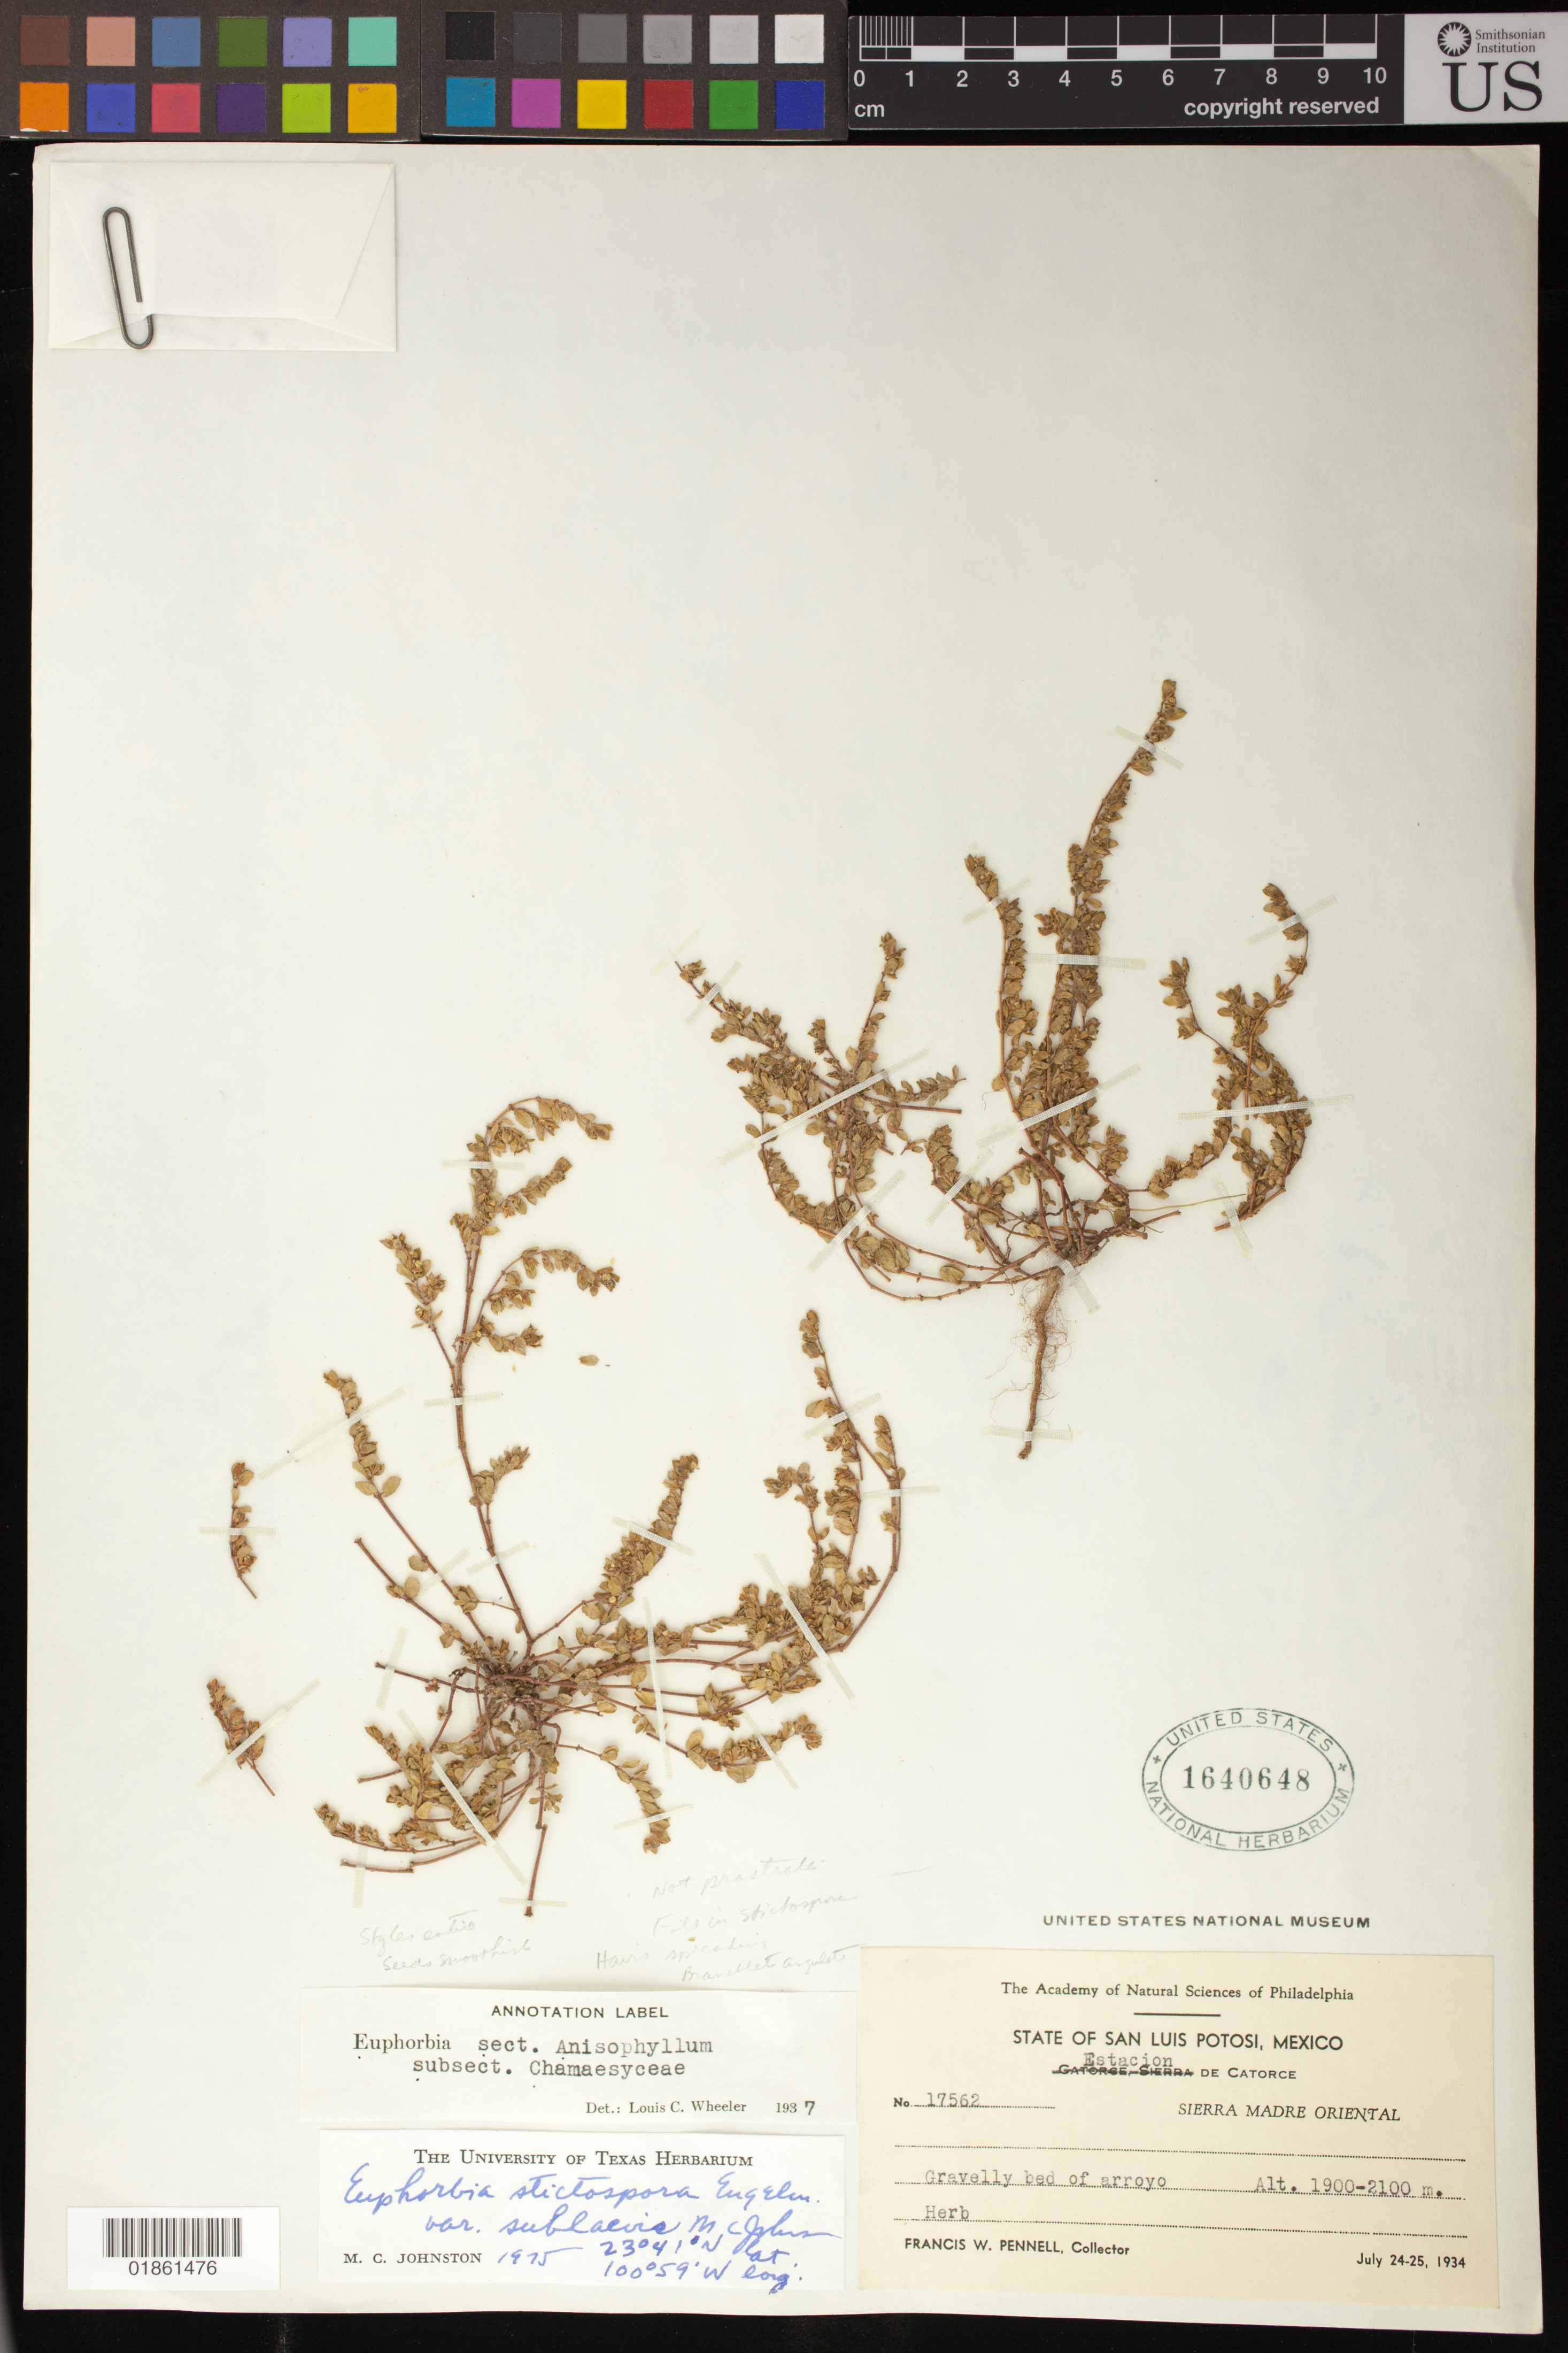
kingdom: Plantae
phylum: Tracheophyta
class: Magnoliopsida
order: Malpighiales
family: Euphorbiaceae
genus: Euphorbia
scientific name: Euphorbia stictospora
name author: Engelm.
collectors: F. W. Pennell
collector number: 17562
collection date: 1934-07-24/1934-07-25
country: Mexico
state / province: San Luis Potosí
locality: Estacion de Catorce; Sierra Madre Oriental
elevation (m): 1900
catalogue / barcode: US 1640648